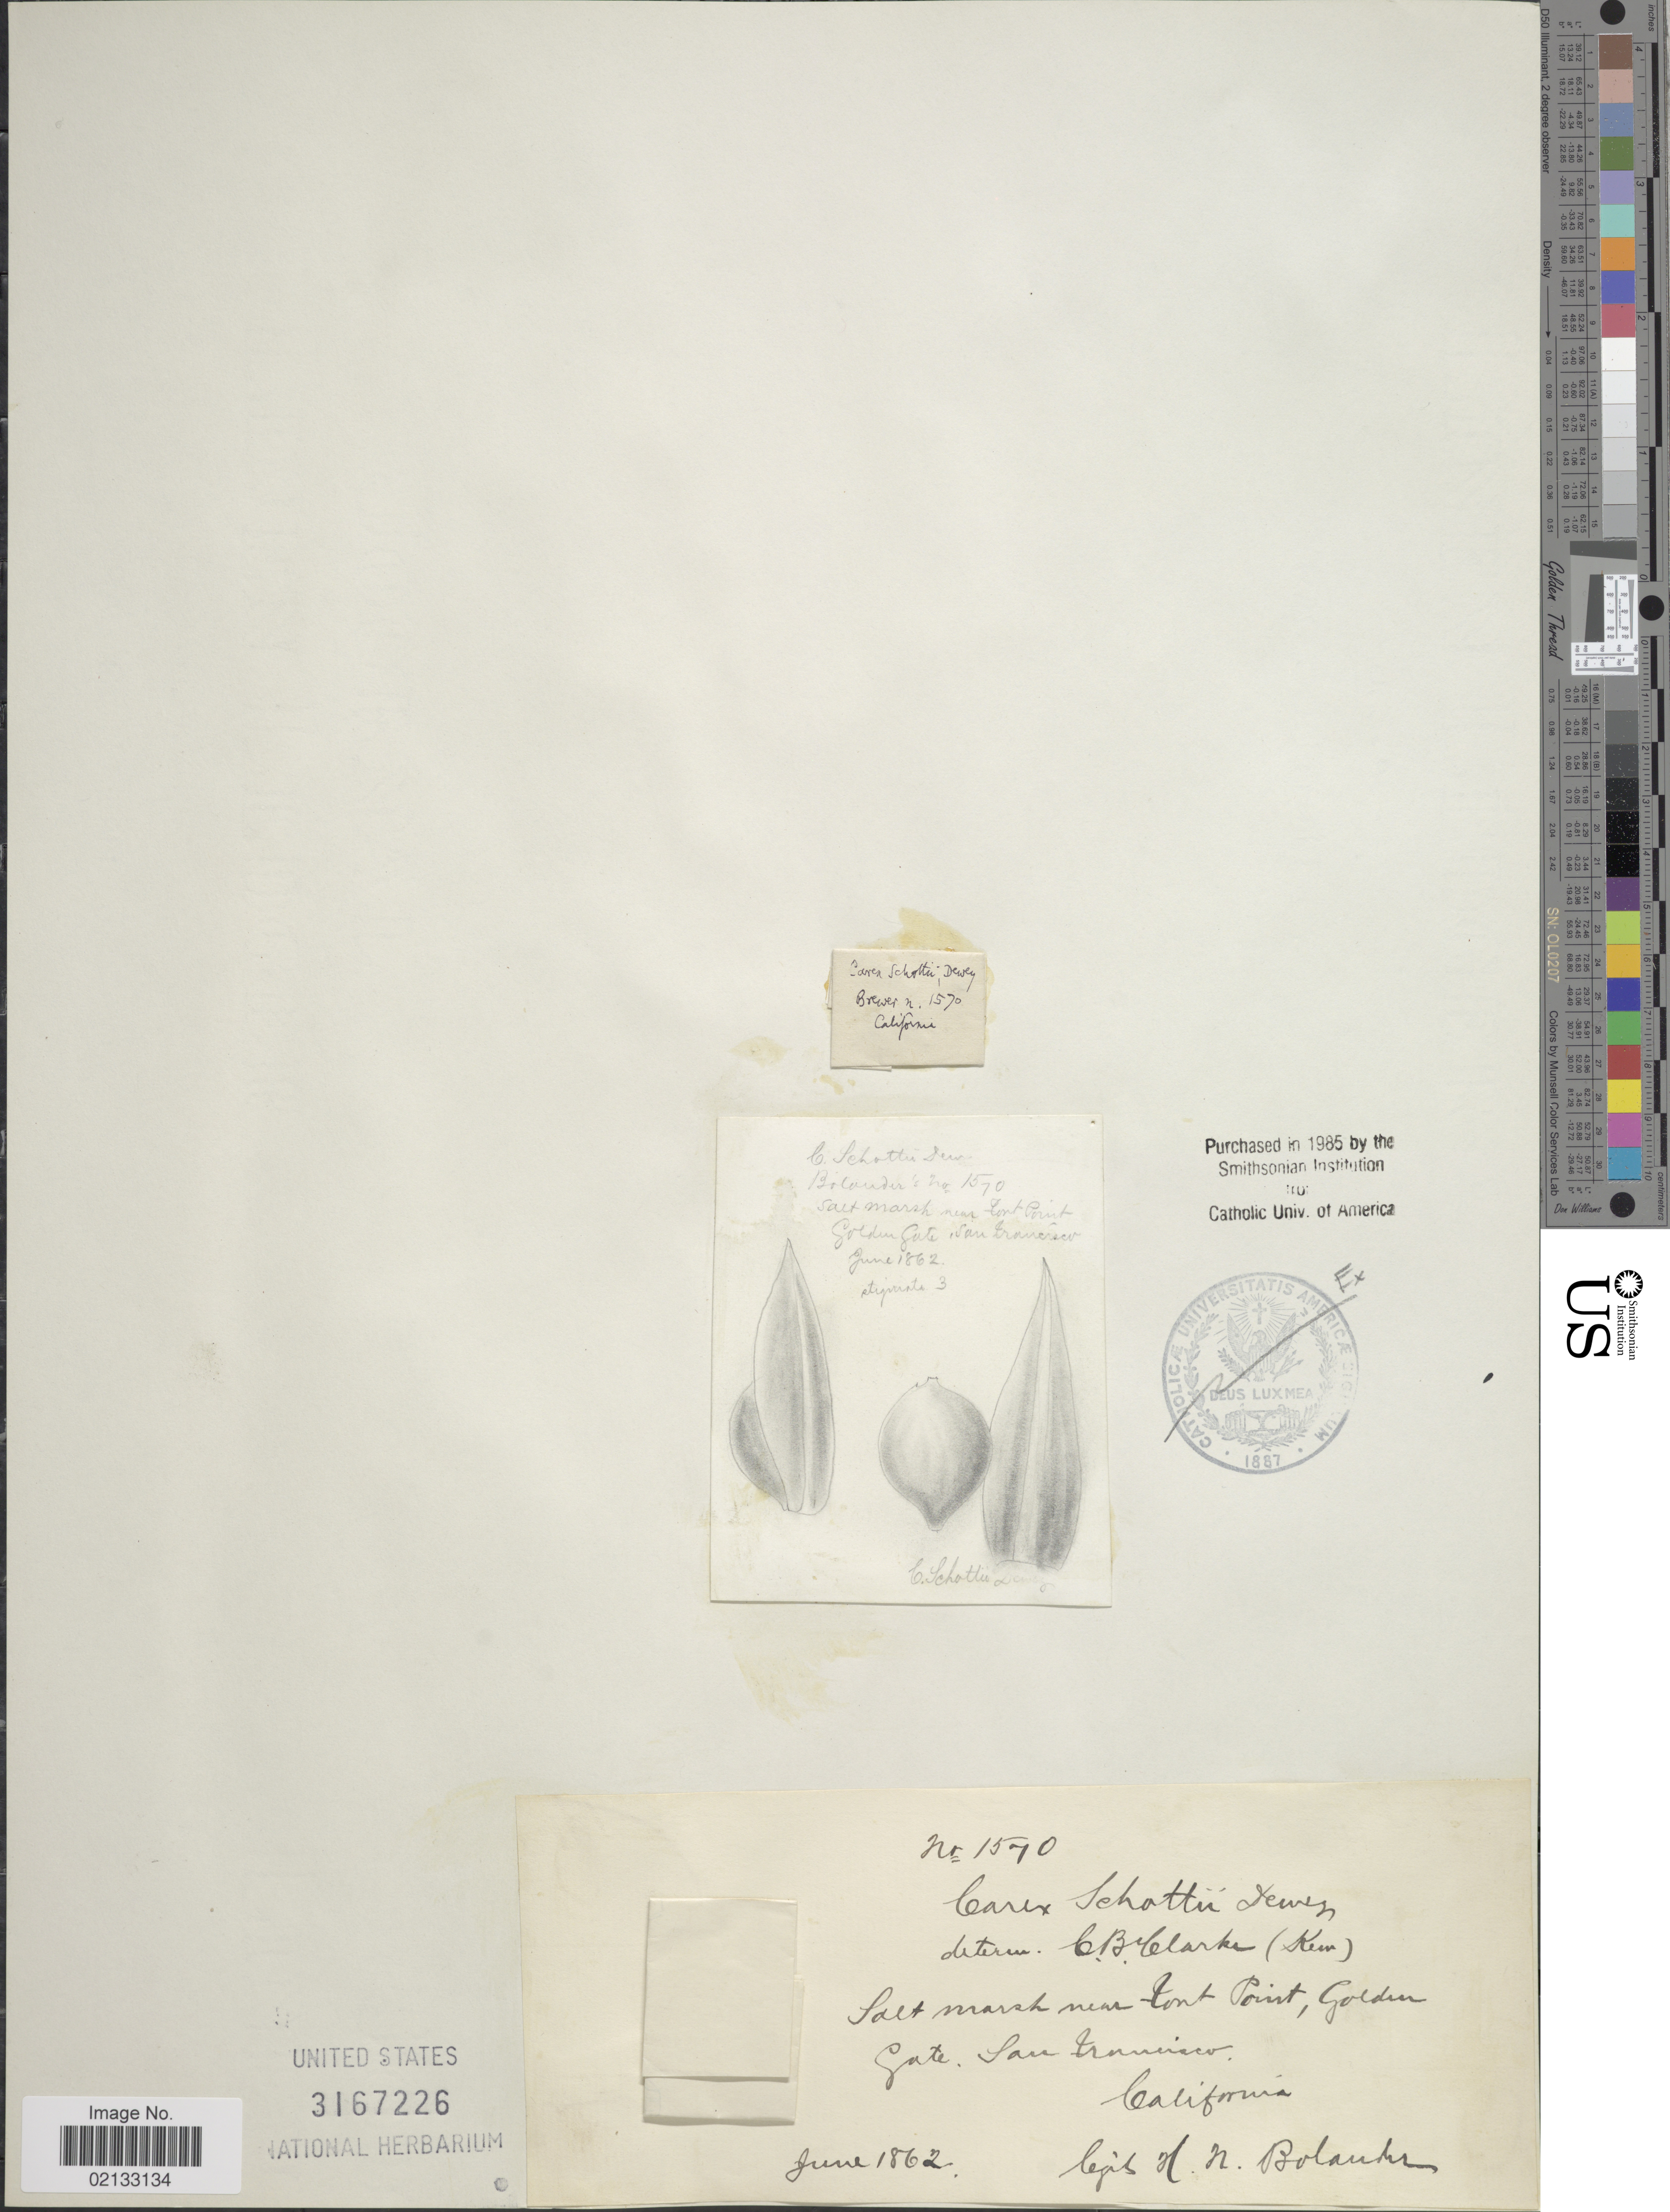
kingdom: Plantae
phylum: Tracheophyta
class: Liliopsida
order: Poales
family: Cyperaceae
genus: Carex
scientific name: Carex schottii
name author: Dewey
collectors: H. Bolander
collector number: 1570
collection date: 1862-06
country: United States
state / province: California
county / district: San Francisco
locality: Salt marsh near Fort Point, Golden Gate. San Francisco.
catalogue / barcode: US 3167226